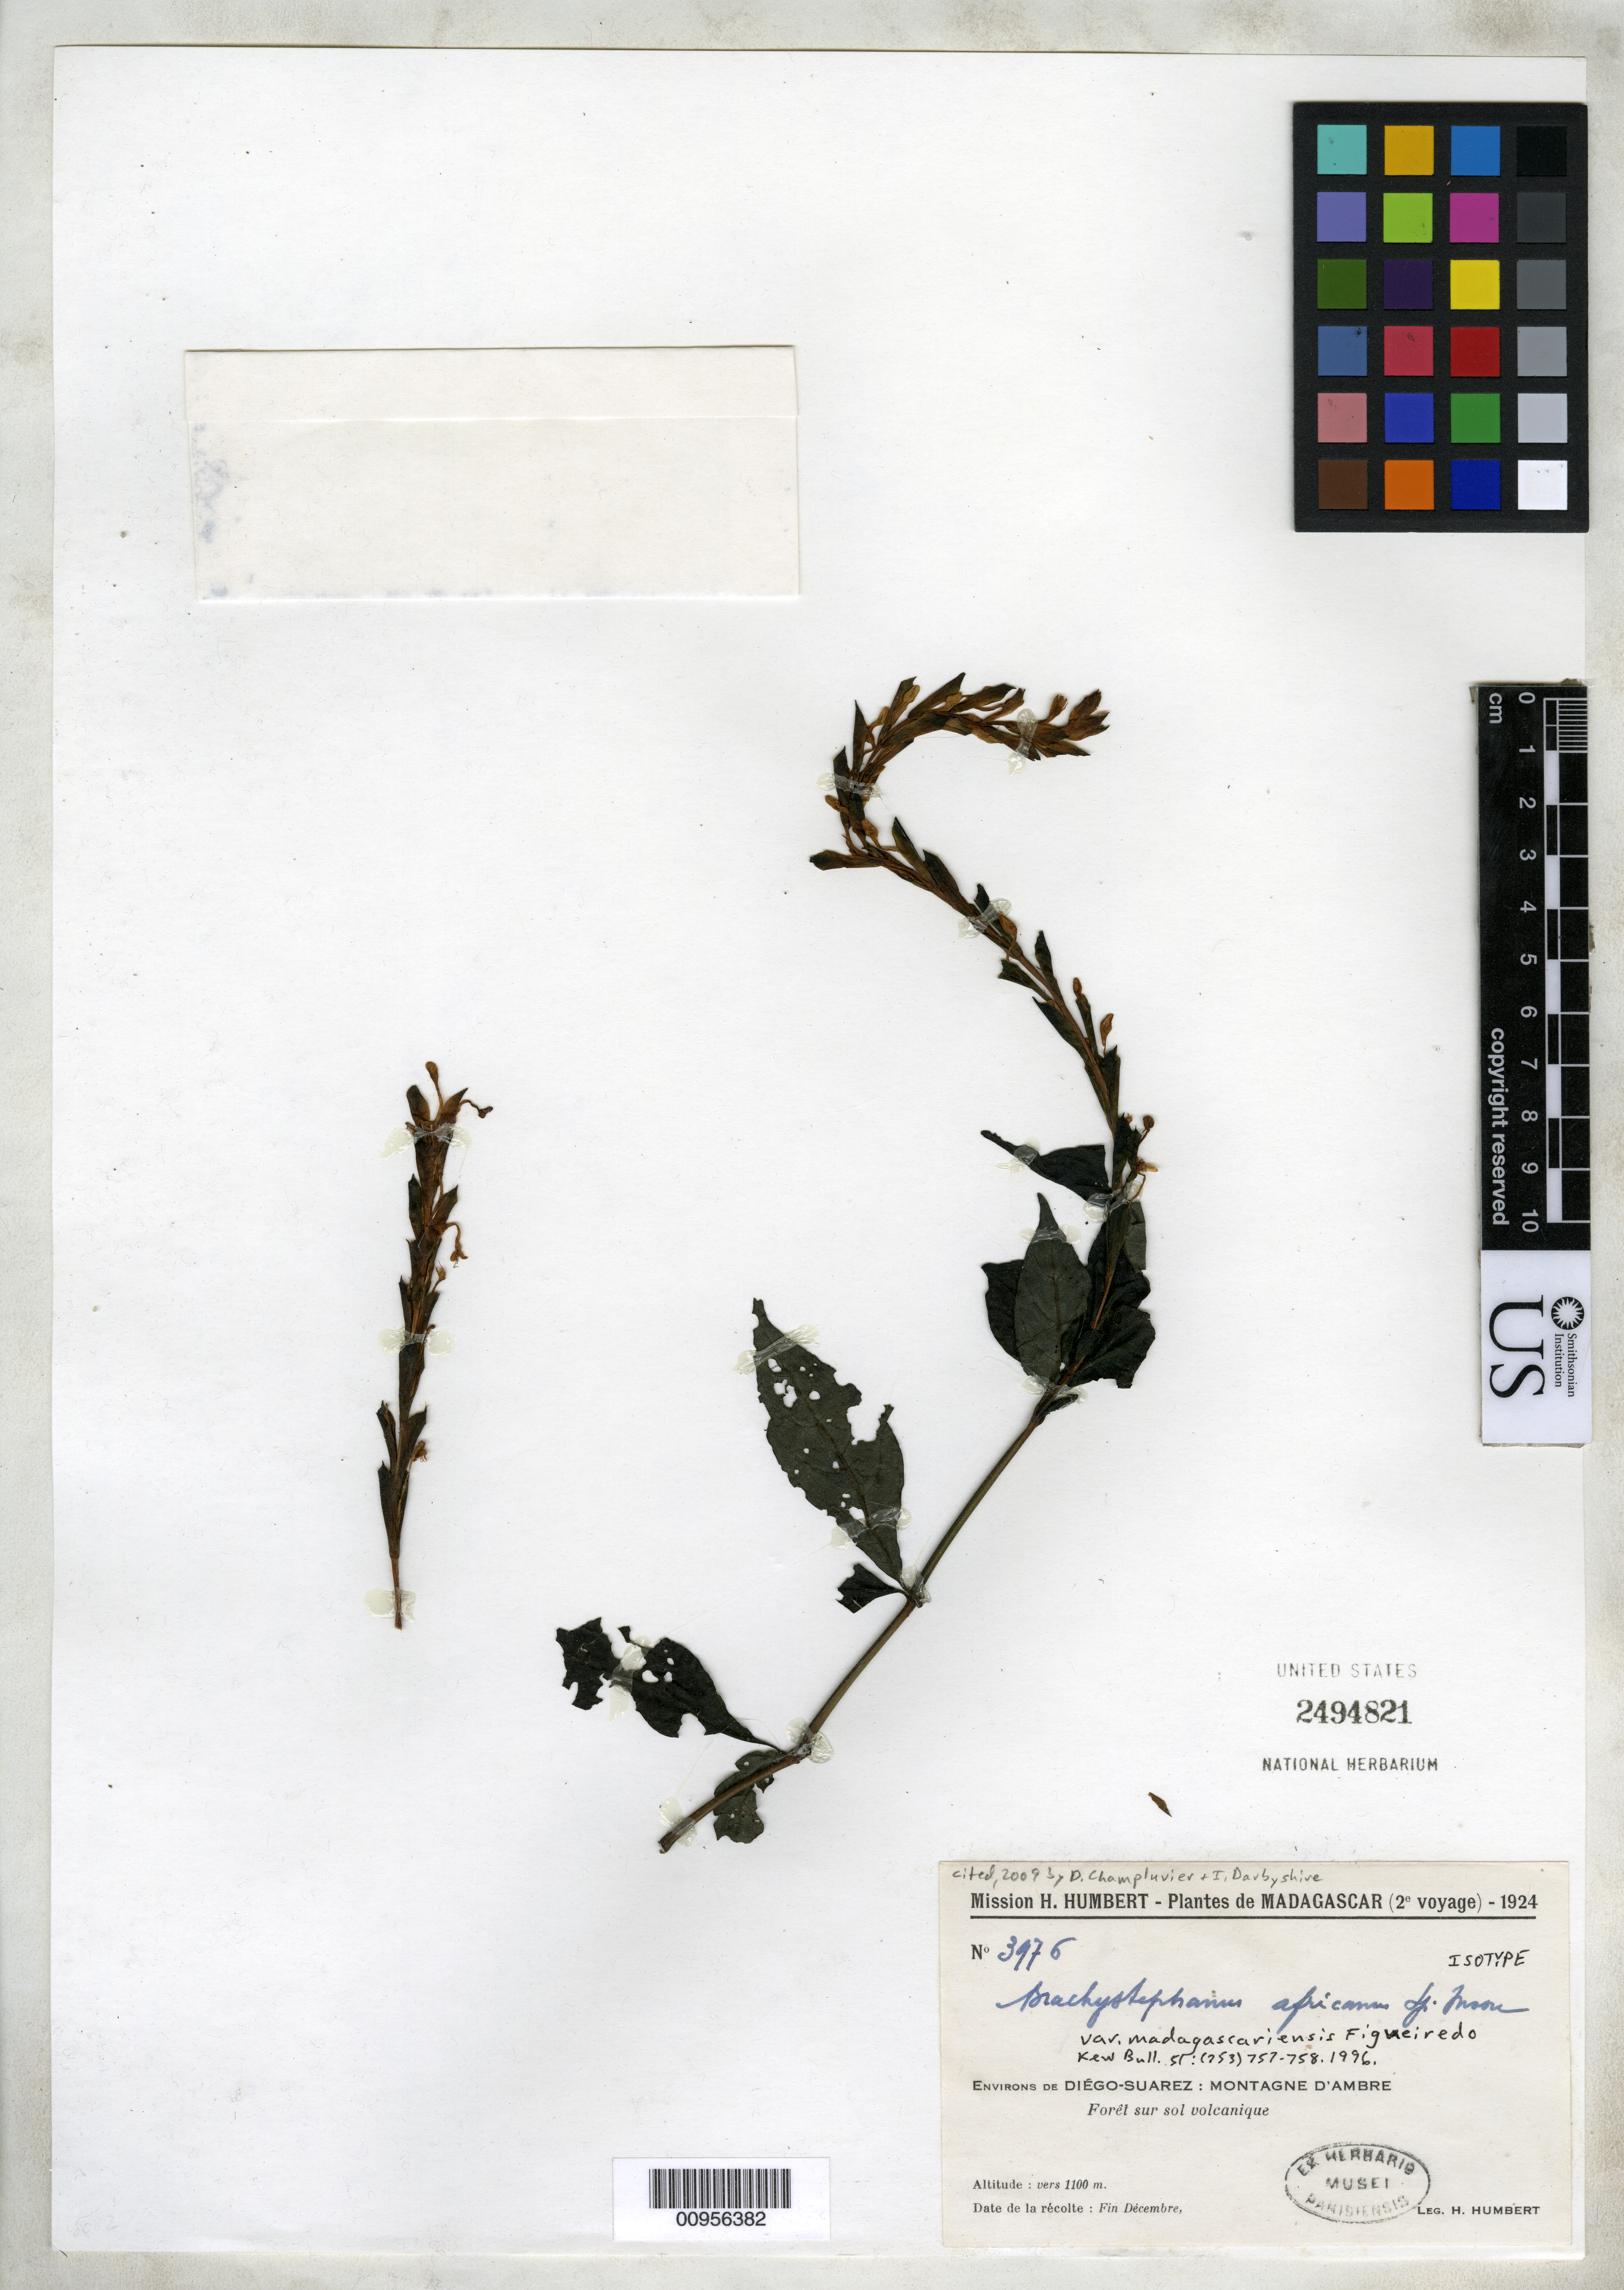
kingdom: Plantae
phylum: Tracheophyta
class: Magnoliopsida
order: Lamiales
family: Acanthaceae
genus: Brachystephanus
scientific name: Brachystephanus africanus var. madagascariensis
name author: Figueiredo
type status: Isotype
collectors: H. Humbert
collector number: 3976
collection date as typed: Dec 1924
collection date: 1924-12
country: Madagascar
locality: Environs de Diégo-Suarez: Montagne d'Ambre.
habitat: Forêt sur sol volcanique.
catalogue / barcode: US 2494821